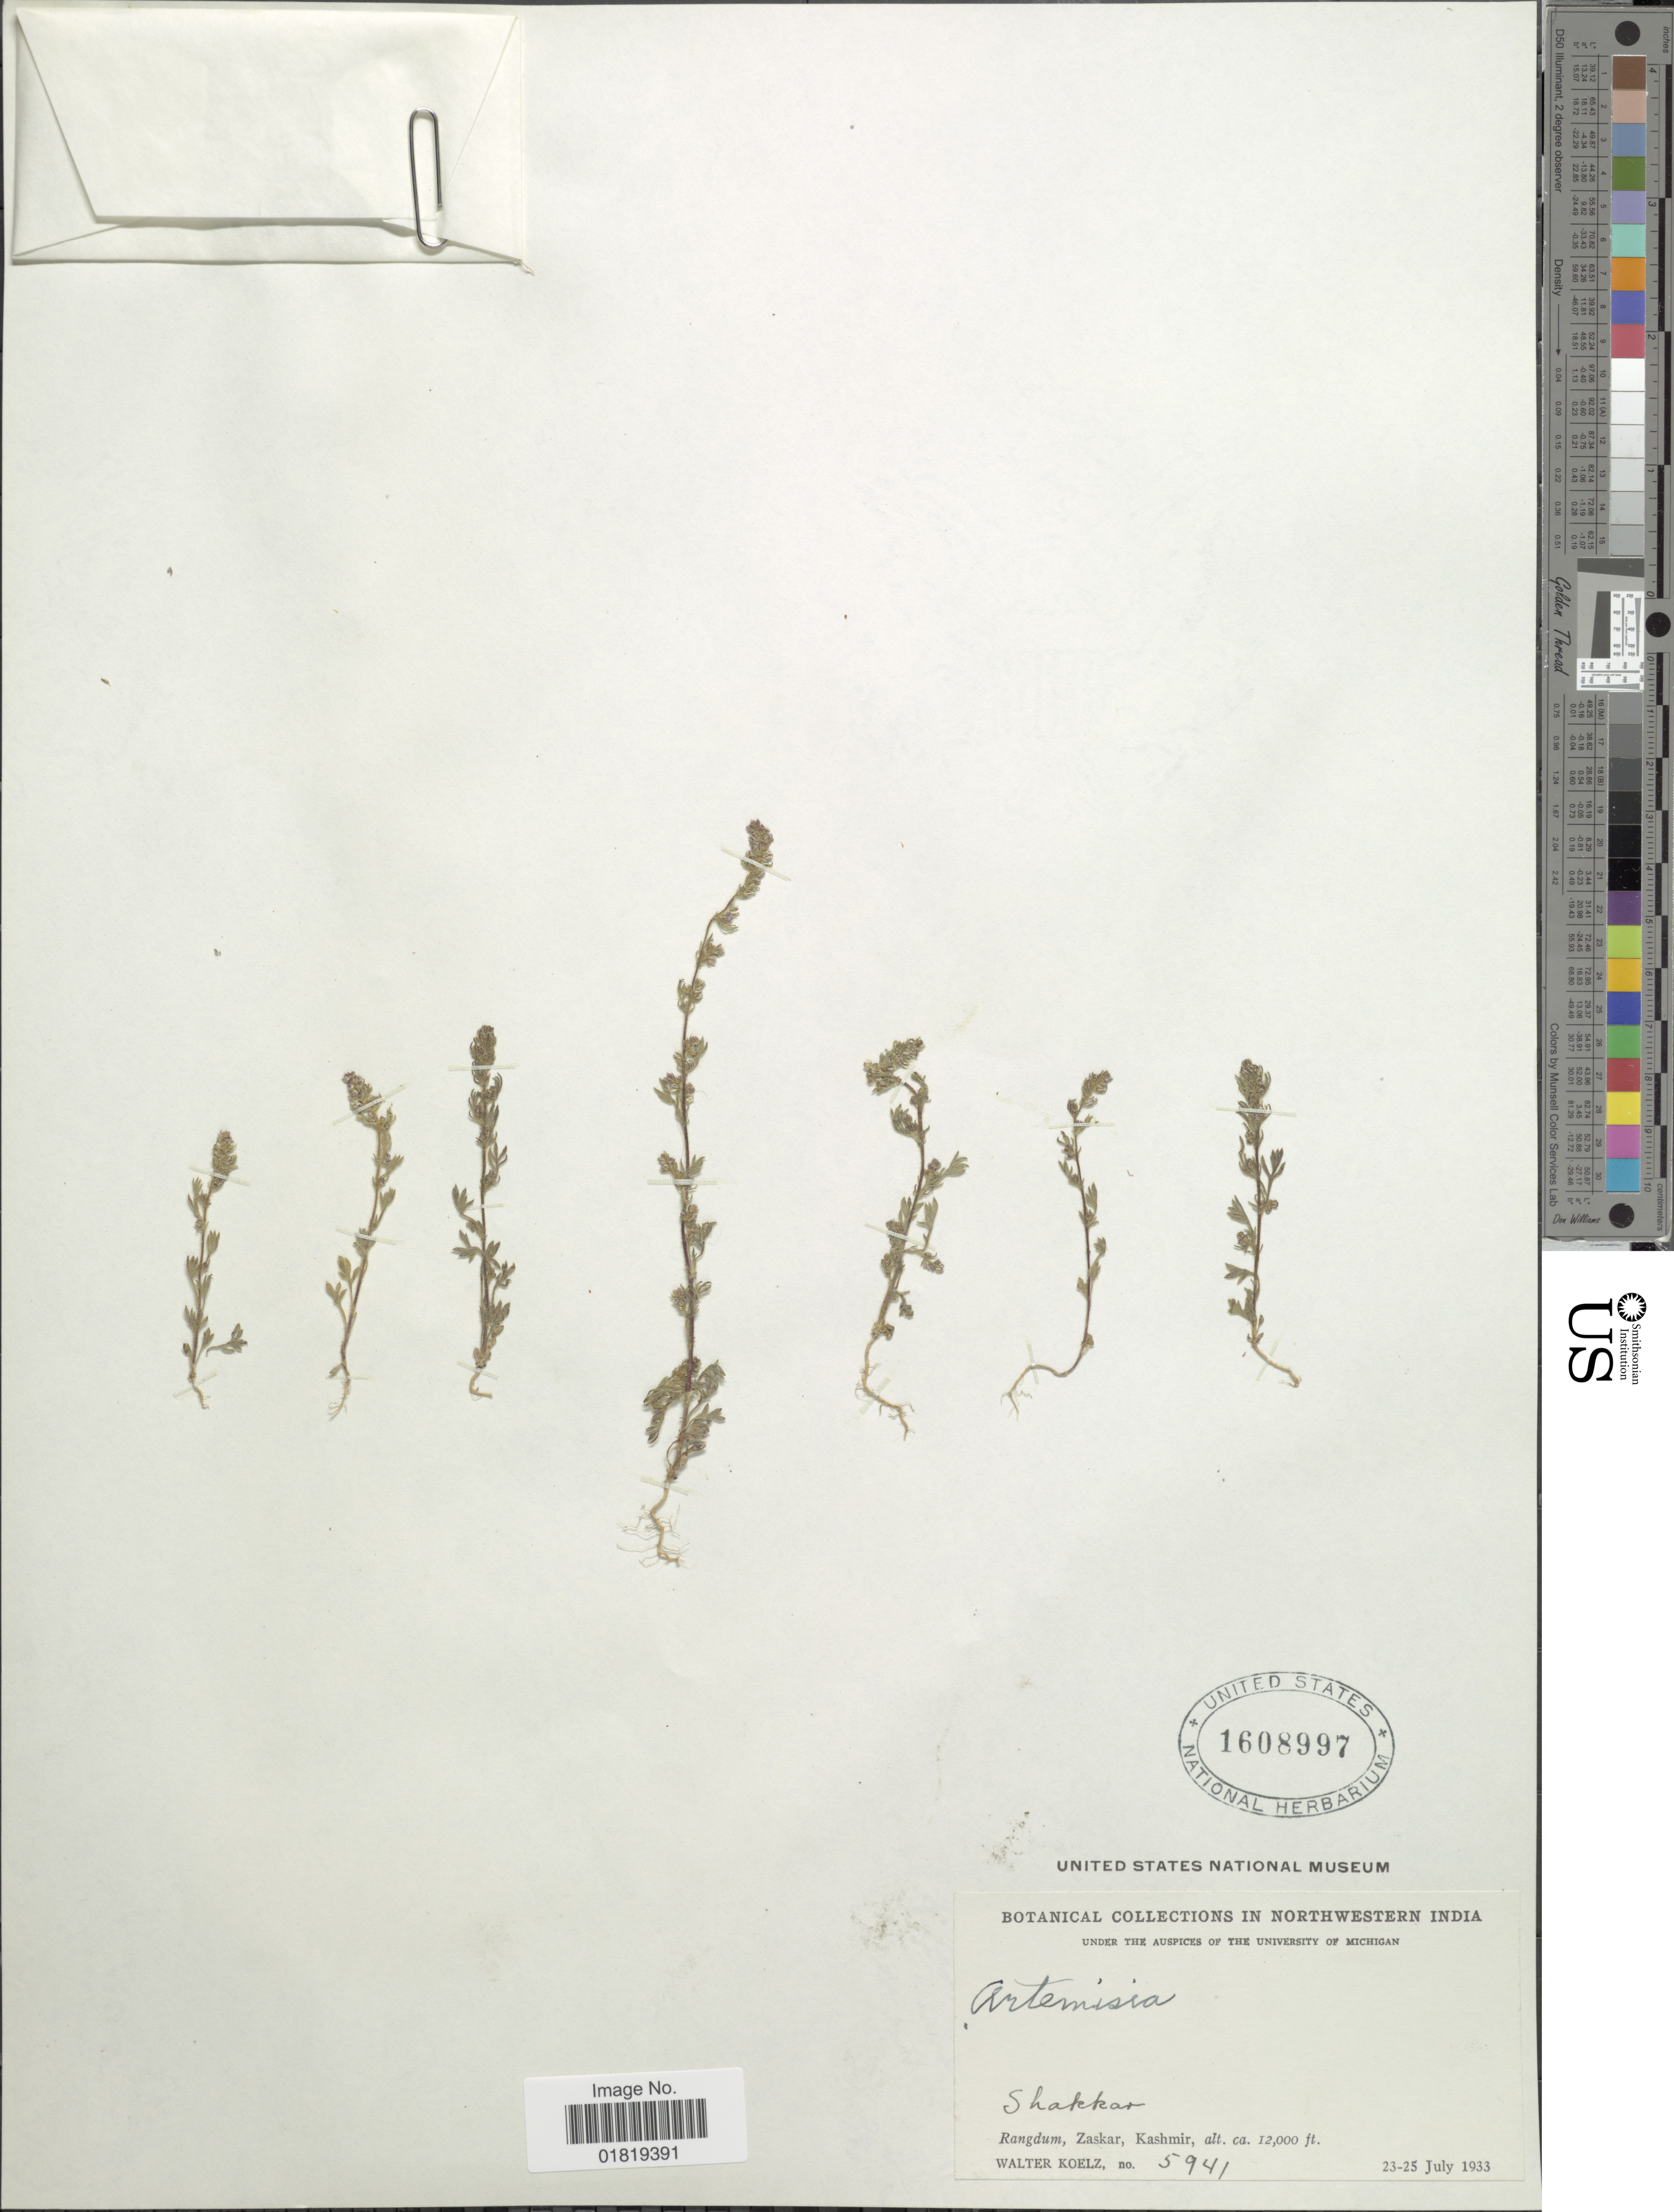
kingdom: Plantae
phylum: Tracheophyta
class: Magnoliopsida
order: Asterales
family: Asteraceae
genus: Artemisia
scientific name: Artemisia sp.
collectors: W. N. Koelz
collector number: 5941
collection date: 1933-07-23/1933-07-25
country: India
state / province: Jammu and Kashmir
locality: Northwestern India, Shakkar, Rangdum, Zaskar, Kashmir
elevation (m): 3658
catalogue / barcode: US 1608997